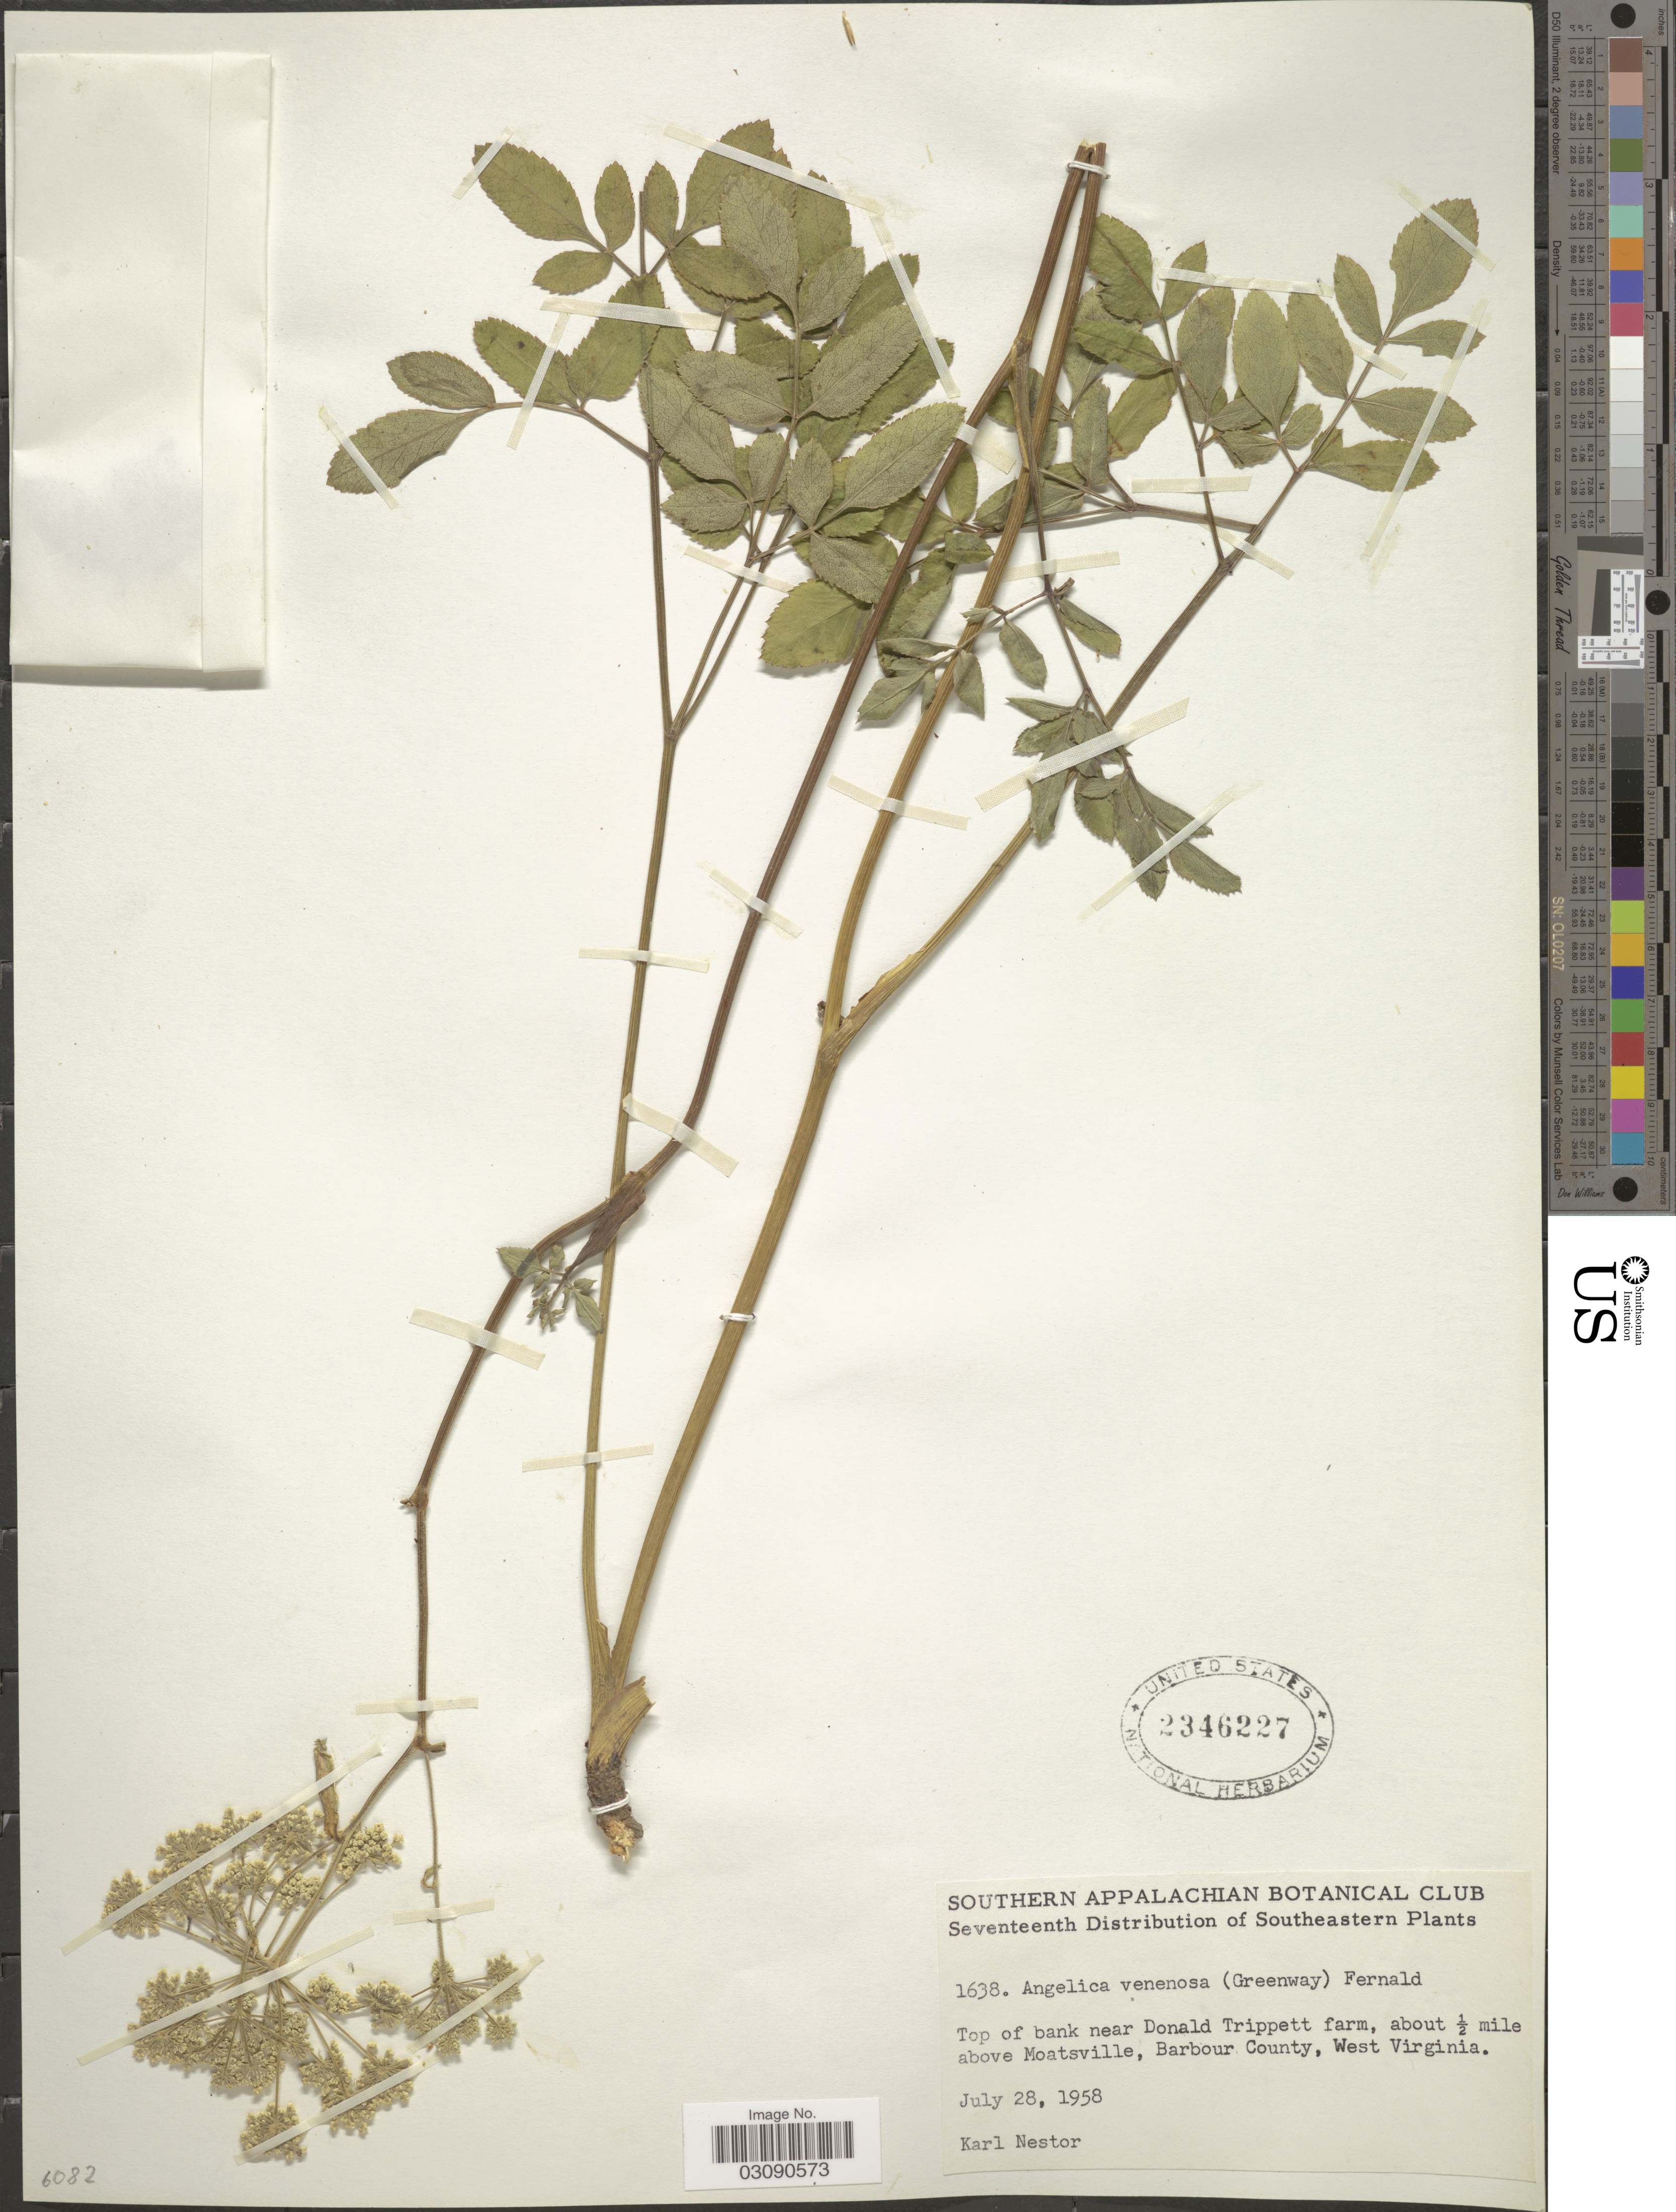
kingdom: Plantae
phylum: Tracheophyta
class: Magnoliopsida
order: Apiales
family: Apiaceae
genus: Angelica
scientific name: Angelica venenosa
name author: (Greenway) Fernald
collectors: K. Nestor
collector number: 1638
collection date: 1958-07-28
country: United States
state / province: West Virginia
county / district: Barbour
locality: Southeastern. Top of bank near Donald Trippett farm, about ½ mile above Moatsville, Barbour County.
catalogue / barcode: US 2346227